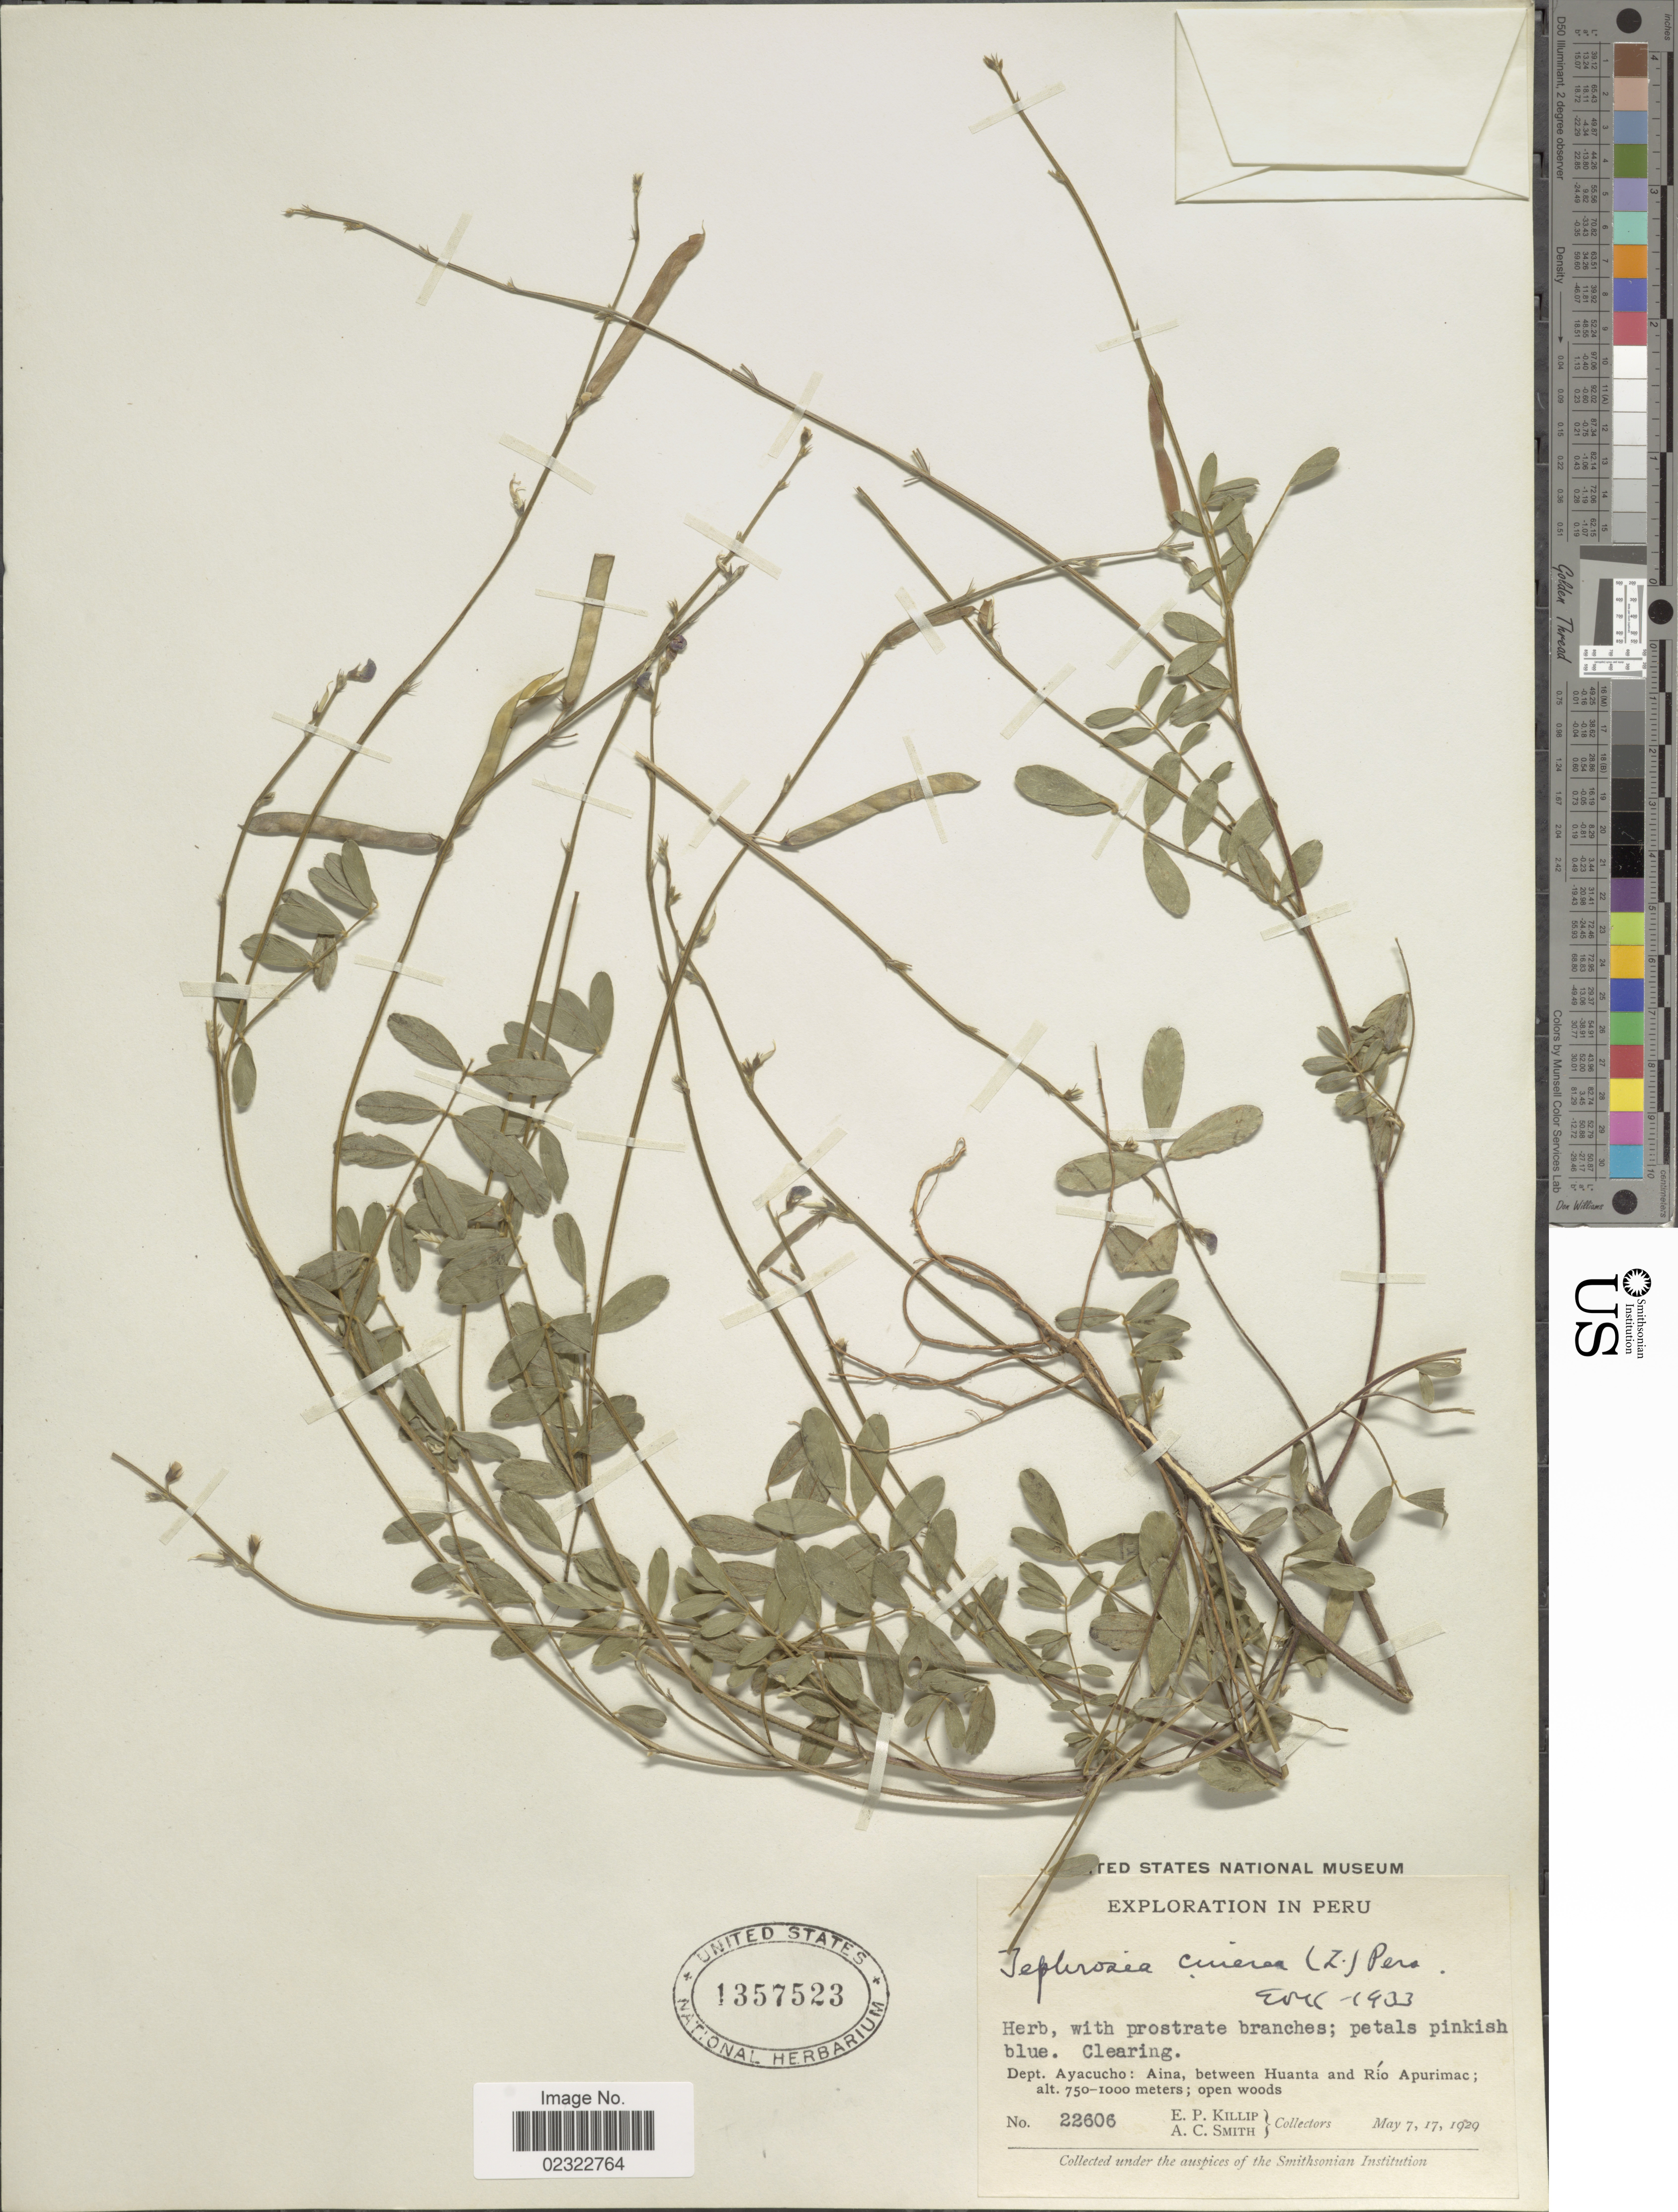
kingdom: Plantae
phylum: Tracheophyta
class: Magnoliopsida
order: Fabales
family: Fabaceae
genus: Tephrosia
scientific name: Tephrosia cinerea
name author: (L.) Pers.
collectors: E. P. Killip & A. C. Smith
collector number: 22606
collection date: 1929-05-07/1929-05-17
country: Peru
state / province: Ayacucho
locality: Aina, between Huanta and Rio Apurimac.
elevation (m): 750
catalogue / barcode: US 1357523